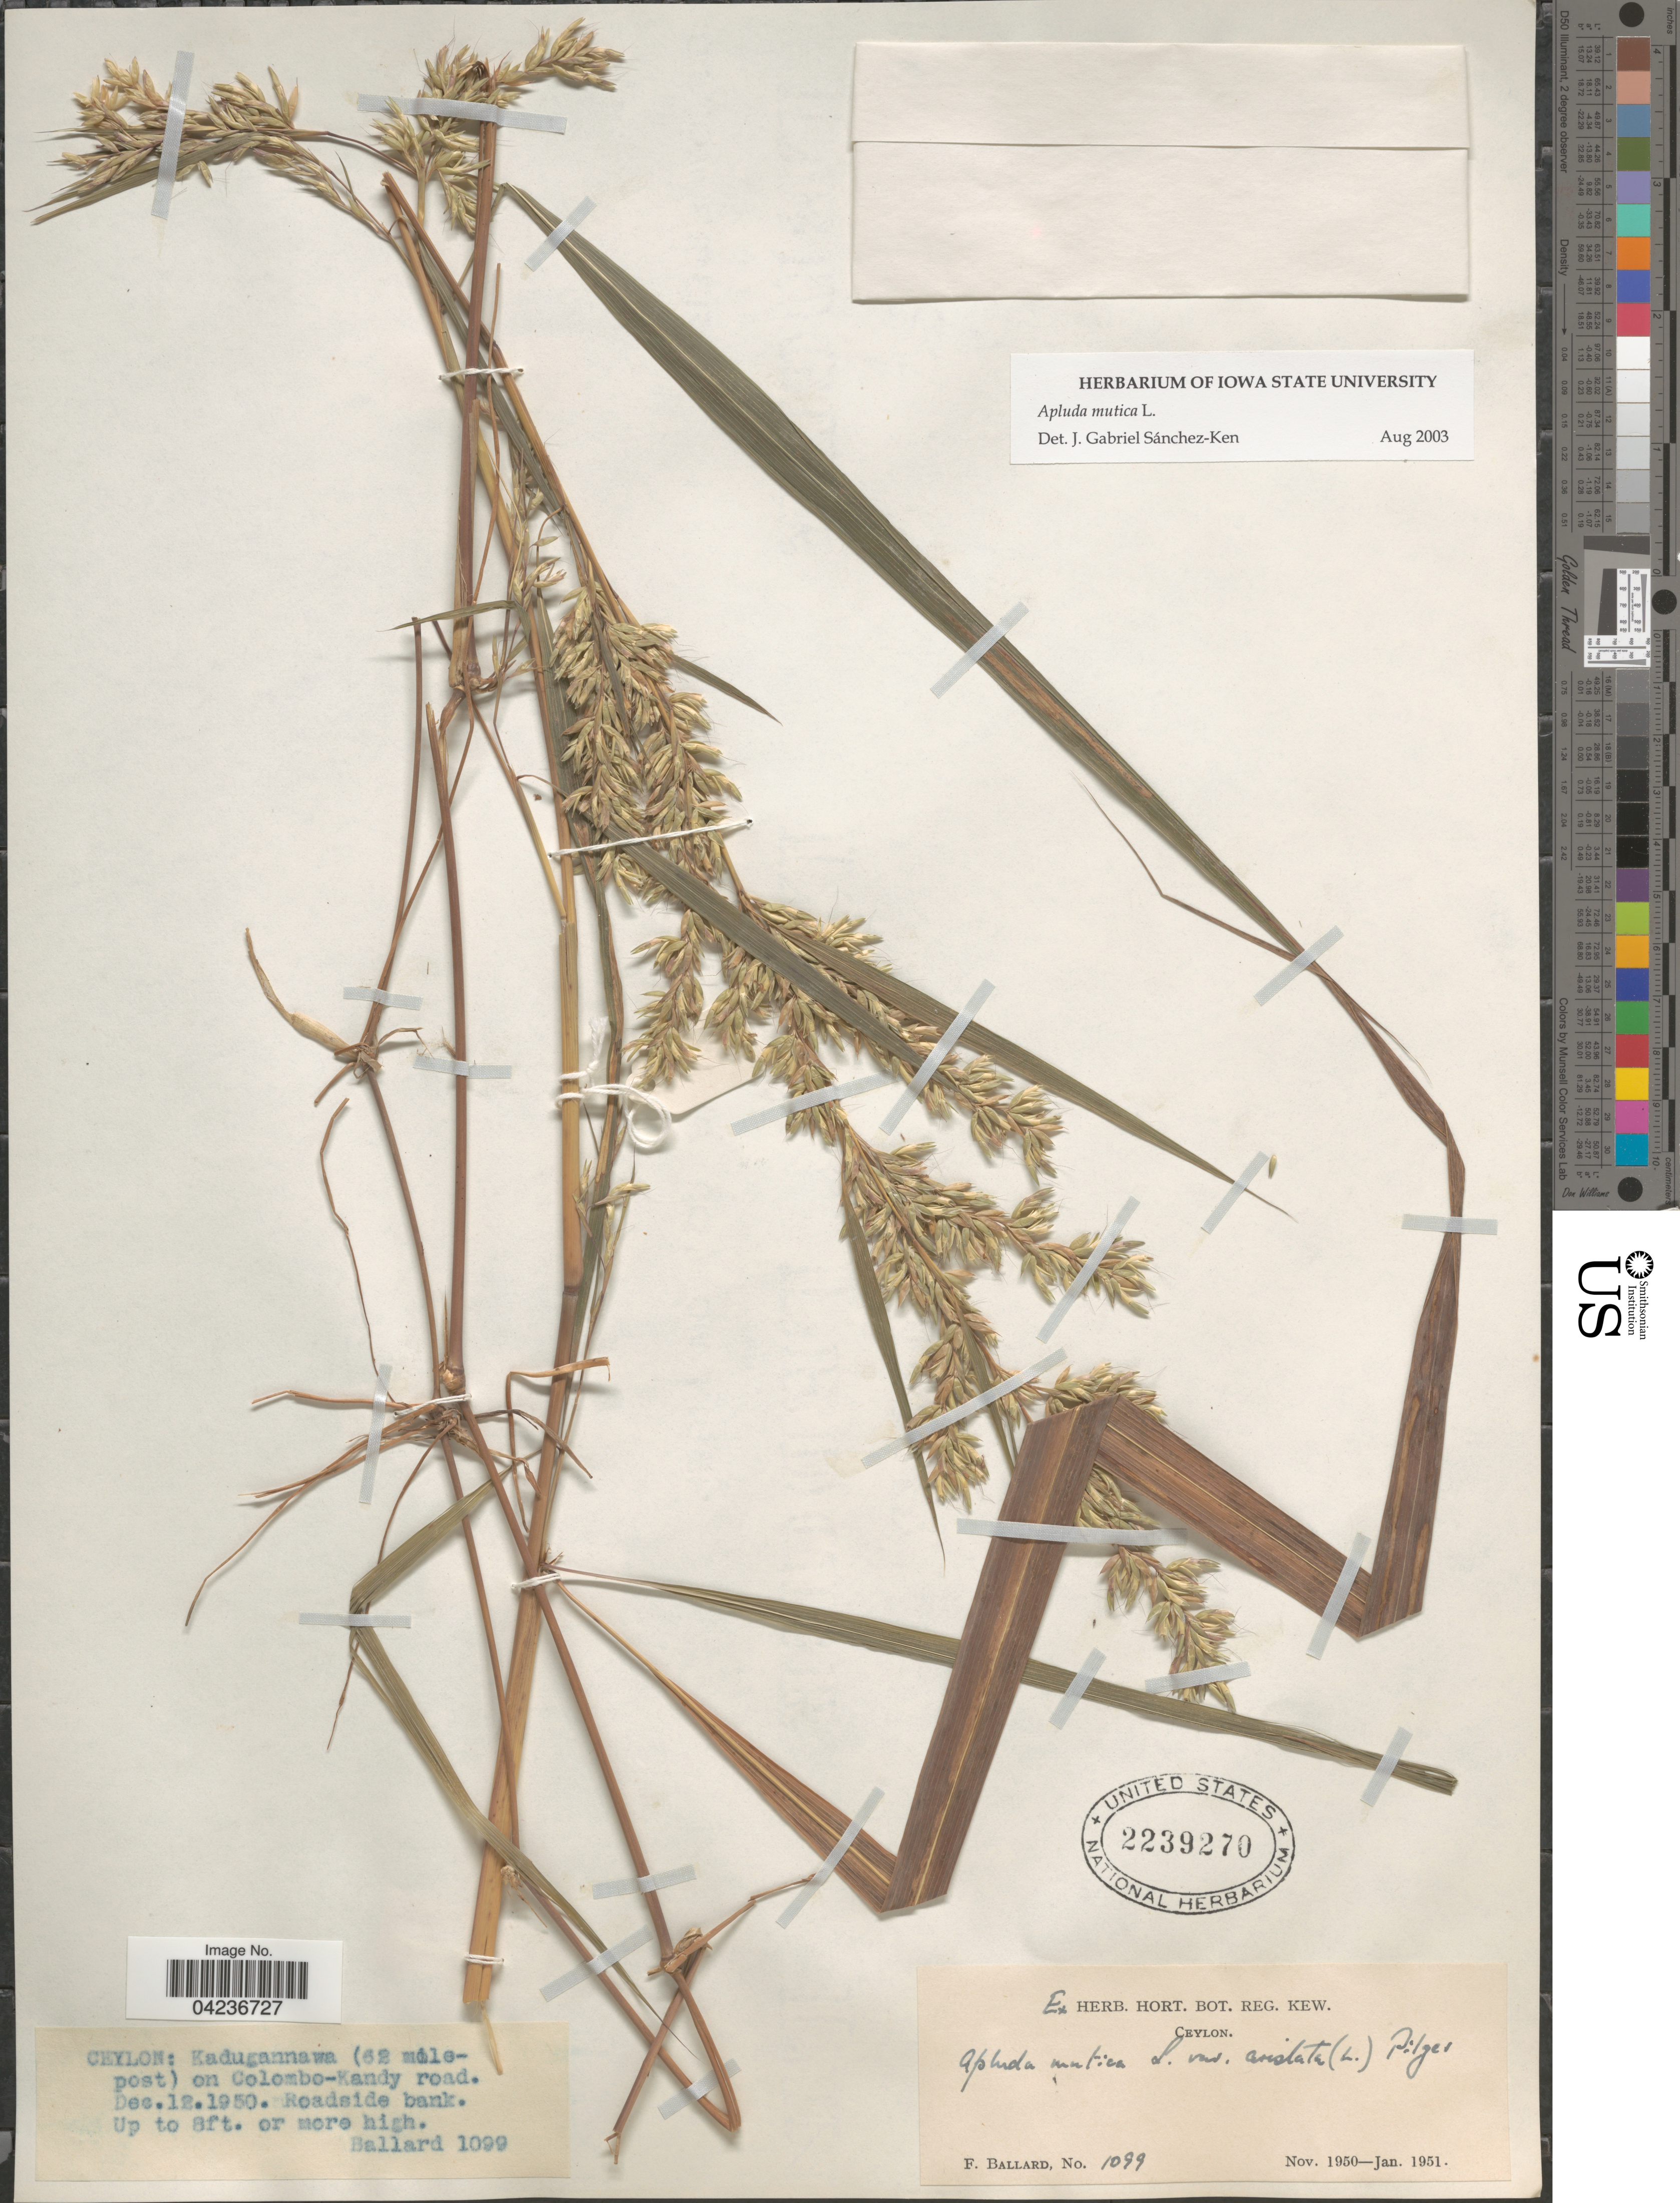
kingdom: Plantae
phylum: Tracheophyta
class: Liliopsida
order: Poales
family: Poaceae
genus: Apluda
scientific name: Apluda mutica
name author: L.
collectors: F. Ballard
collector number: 1099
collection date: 1950-12-12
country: Sri Lanka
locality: Ceylon: Kadugannawa (62 mile-post) on Colombo-Kandy road.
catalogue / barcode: US 2239270